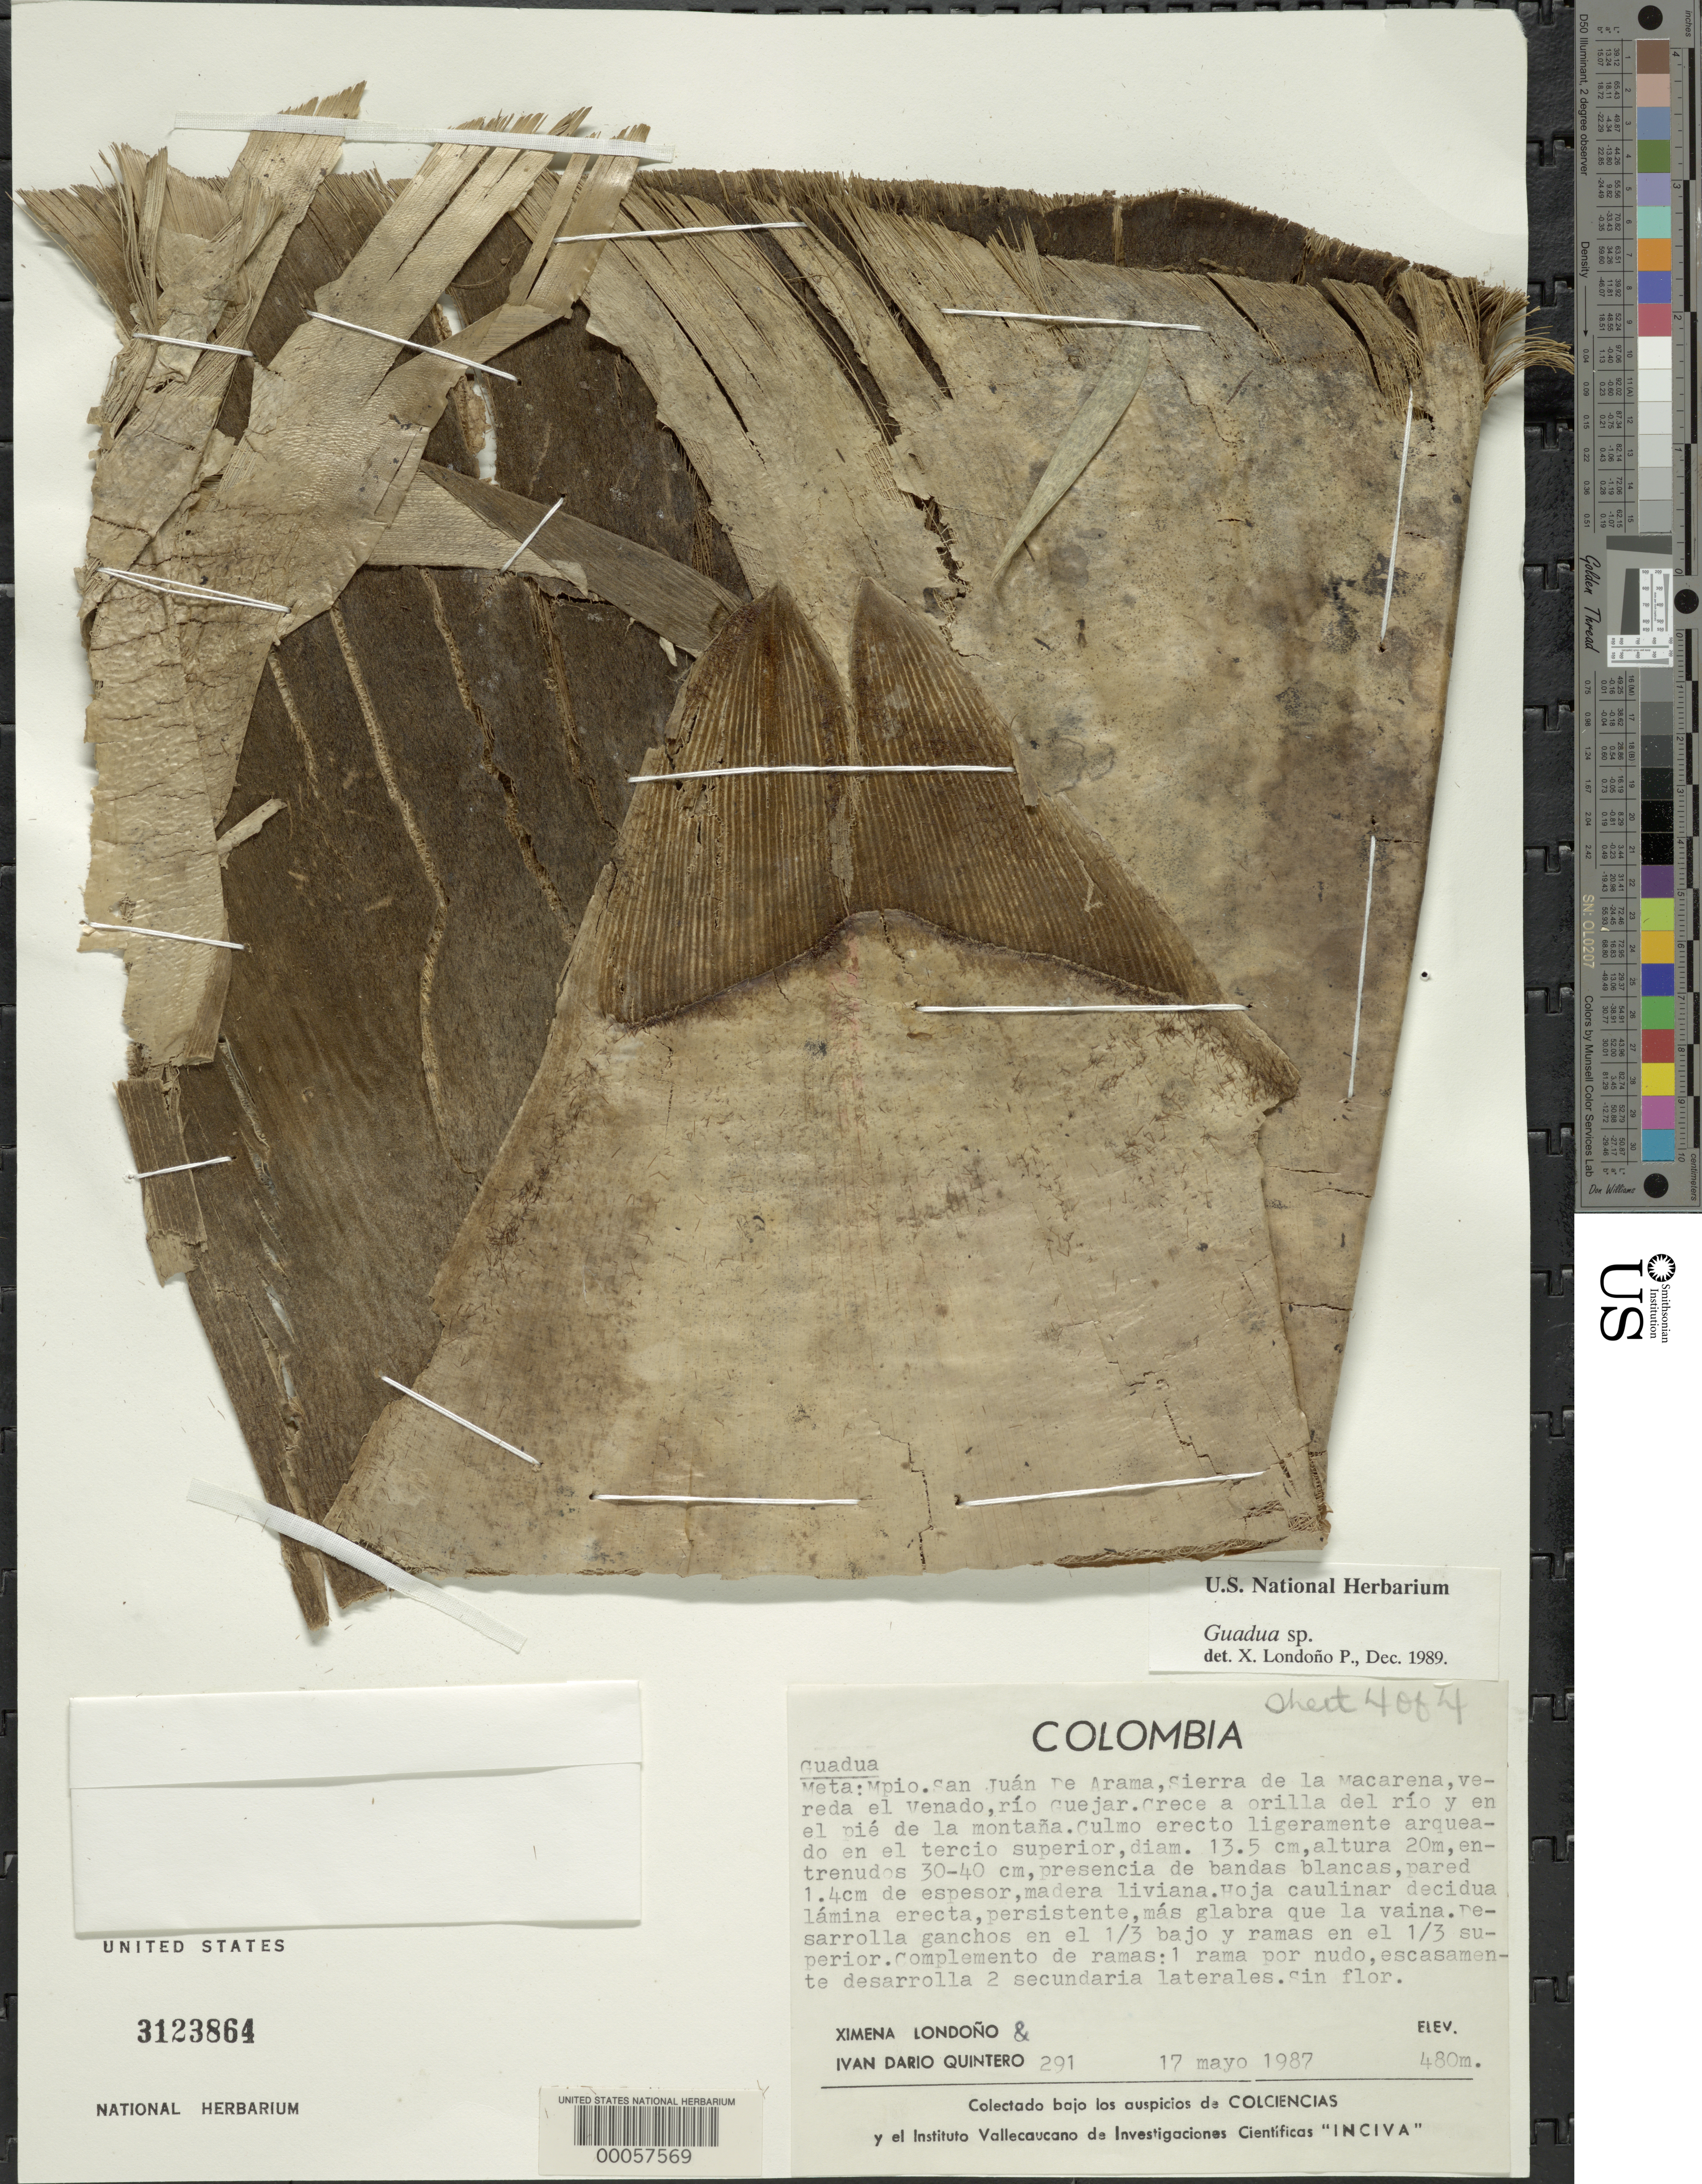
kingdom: Plantae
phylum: Tracheophyta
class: Liliopsida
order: Poales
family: Poaceae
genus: Guadua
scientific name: Guadua sp.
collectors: X. Londoño & I. Quintero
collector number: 291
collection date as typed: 17 May 1987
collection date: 1987-05-17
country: Colombia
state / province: Meta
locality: Mun. San Juan de Arama, Sierra de la Macarena, el Venado Trail, Rio Guejar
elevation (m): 480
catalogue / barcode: US 3123864